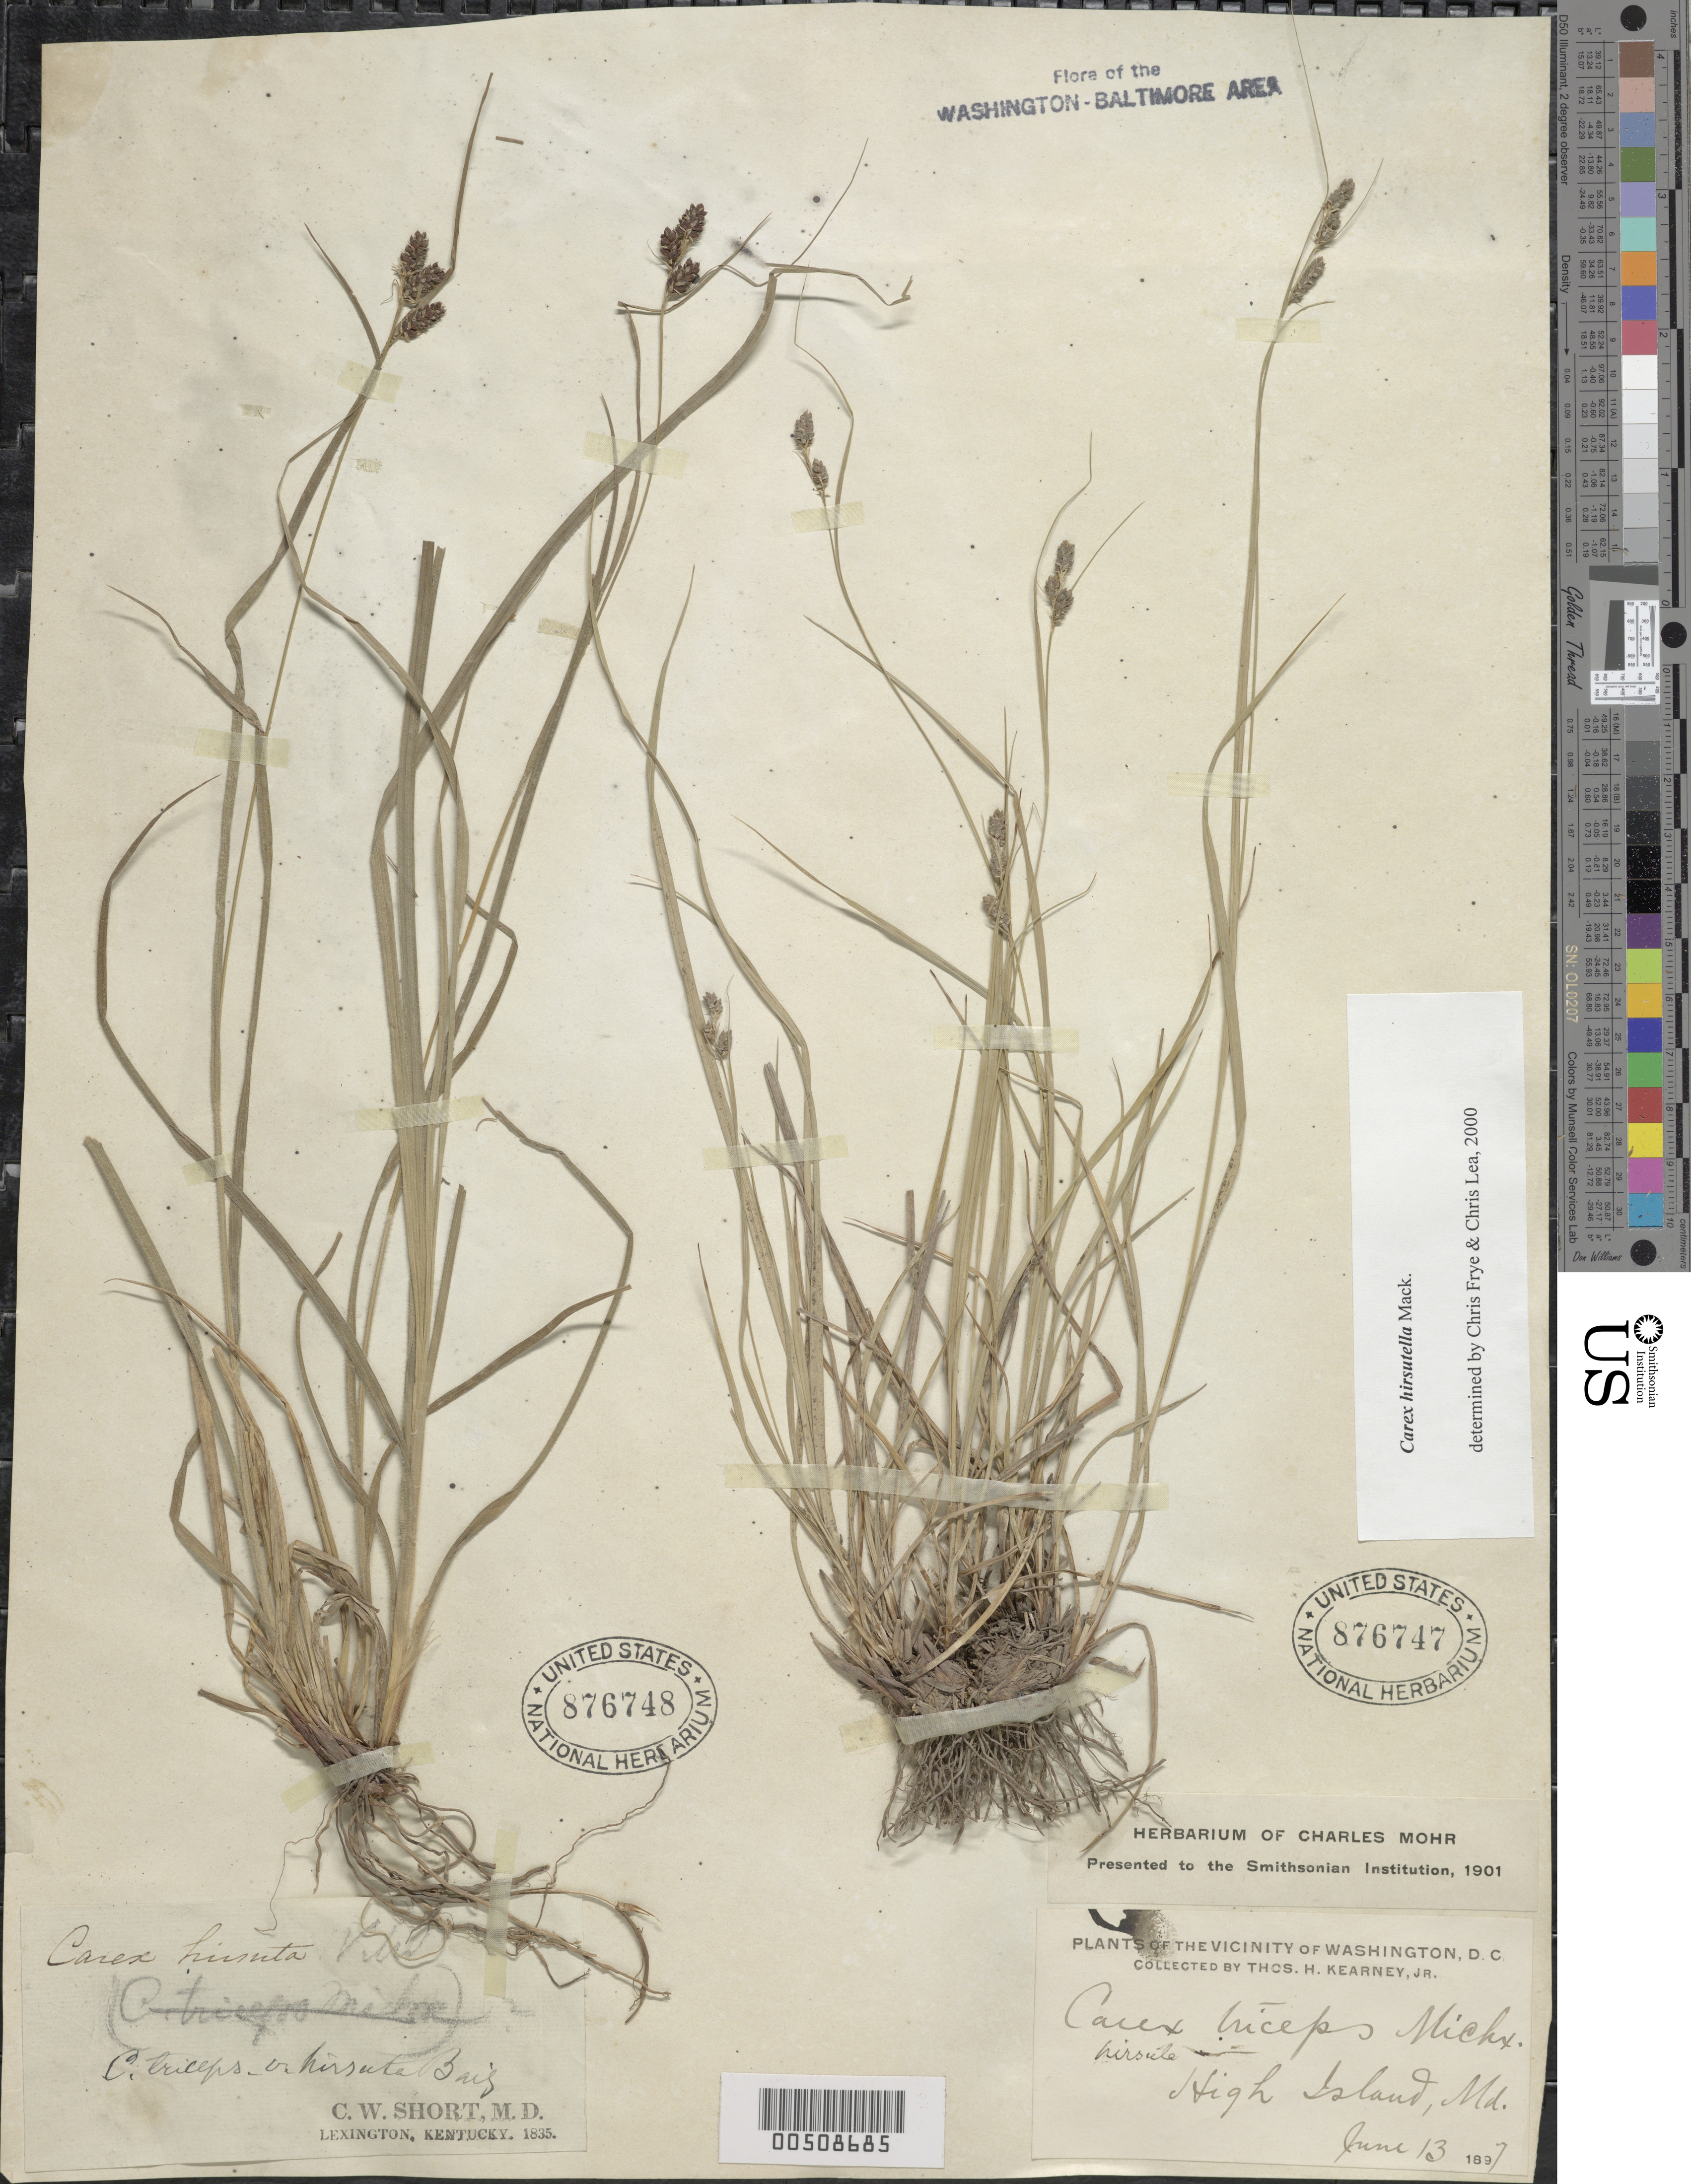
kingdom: Plantae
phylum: Tracheophyta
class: Liliopsida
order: Poales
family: Cyperaceae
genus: Carex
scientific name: Carex hirsutella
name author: Mack.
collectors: T. H. Kearney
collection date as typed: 13 Jun 1897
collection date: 1897-06-13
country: United States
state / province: Maryland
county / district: Montgomery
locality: High Island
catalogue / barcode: US 876747